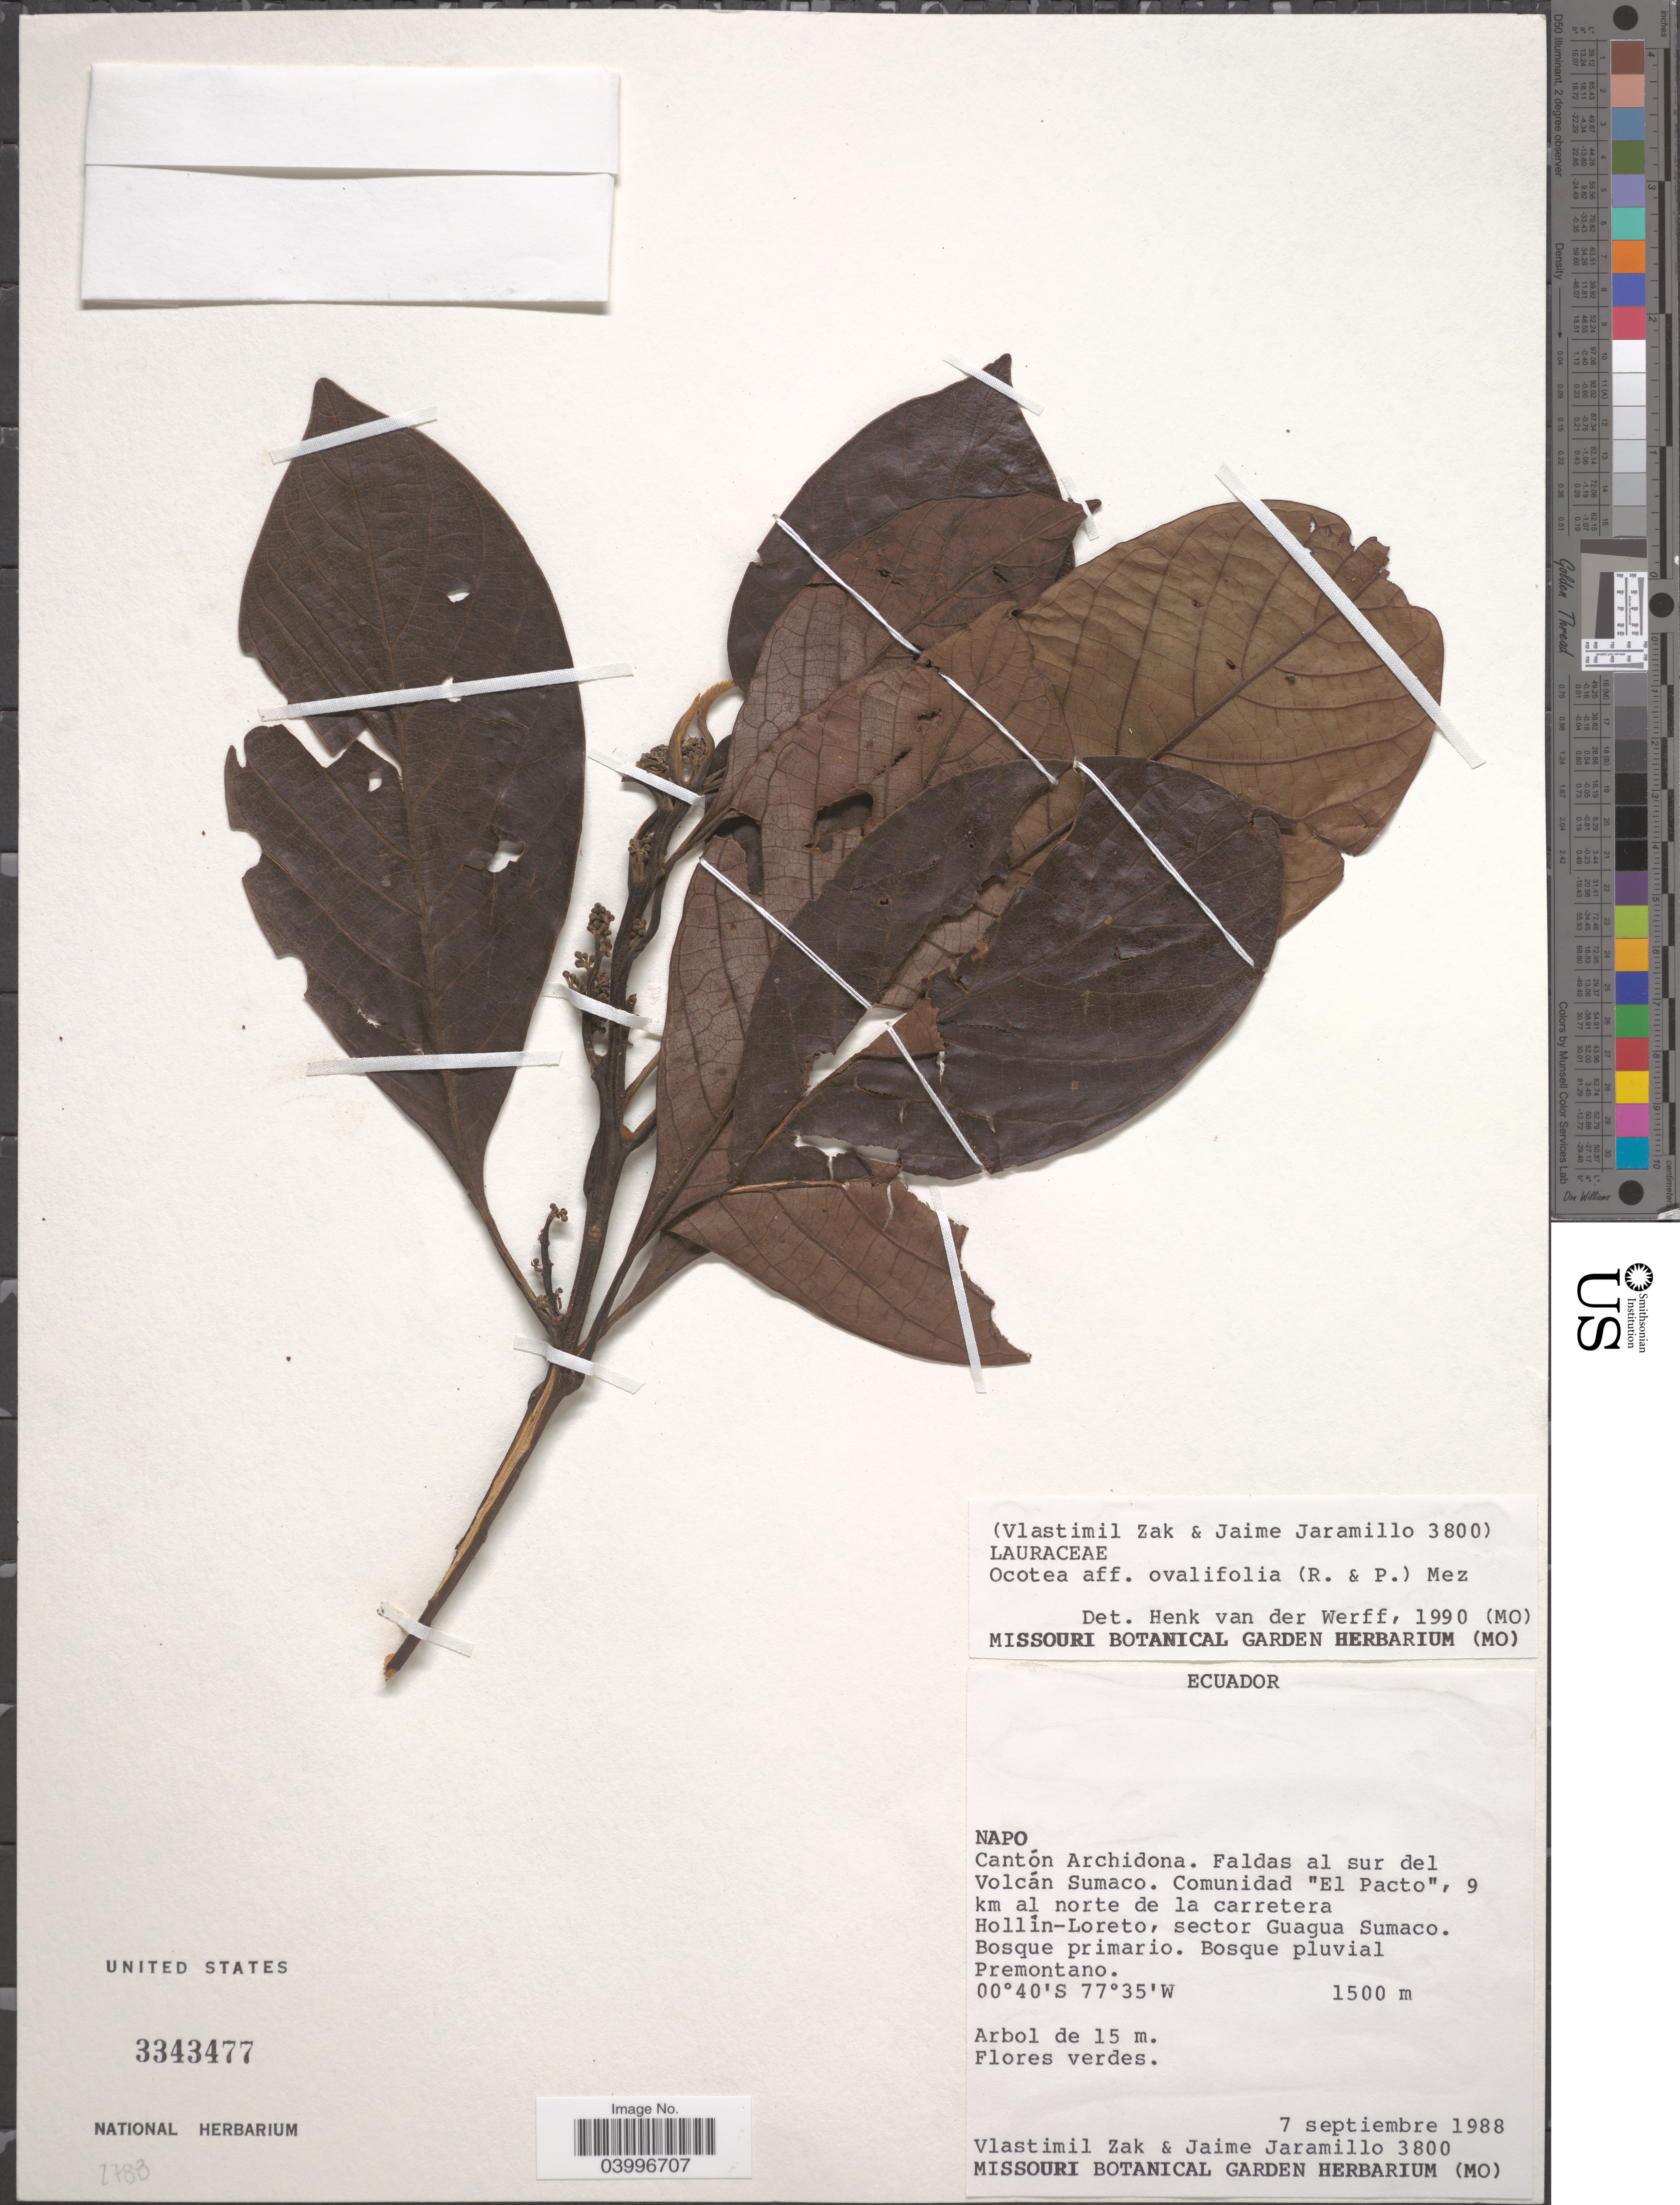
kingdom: Plantae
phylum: Tracheophyta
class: Magnoliopsida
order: Laurales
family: Lauraceae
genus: Ocotea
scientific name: Ocotea ovalifolia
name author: (Ruiz et al.) Mez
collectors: V. Zak & J. Jaramillo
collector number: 3800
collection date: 1988-09-07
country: Ecuador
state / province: Napo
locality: Cantón Archidona. Faldas al sur del Volcán Sumaco. Comunidad "El Pacto", 9 km al norte de la carretera. Hollin-Loreto, sector Guagua Sumaco.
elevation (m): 1500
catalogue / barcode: US 3343477